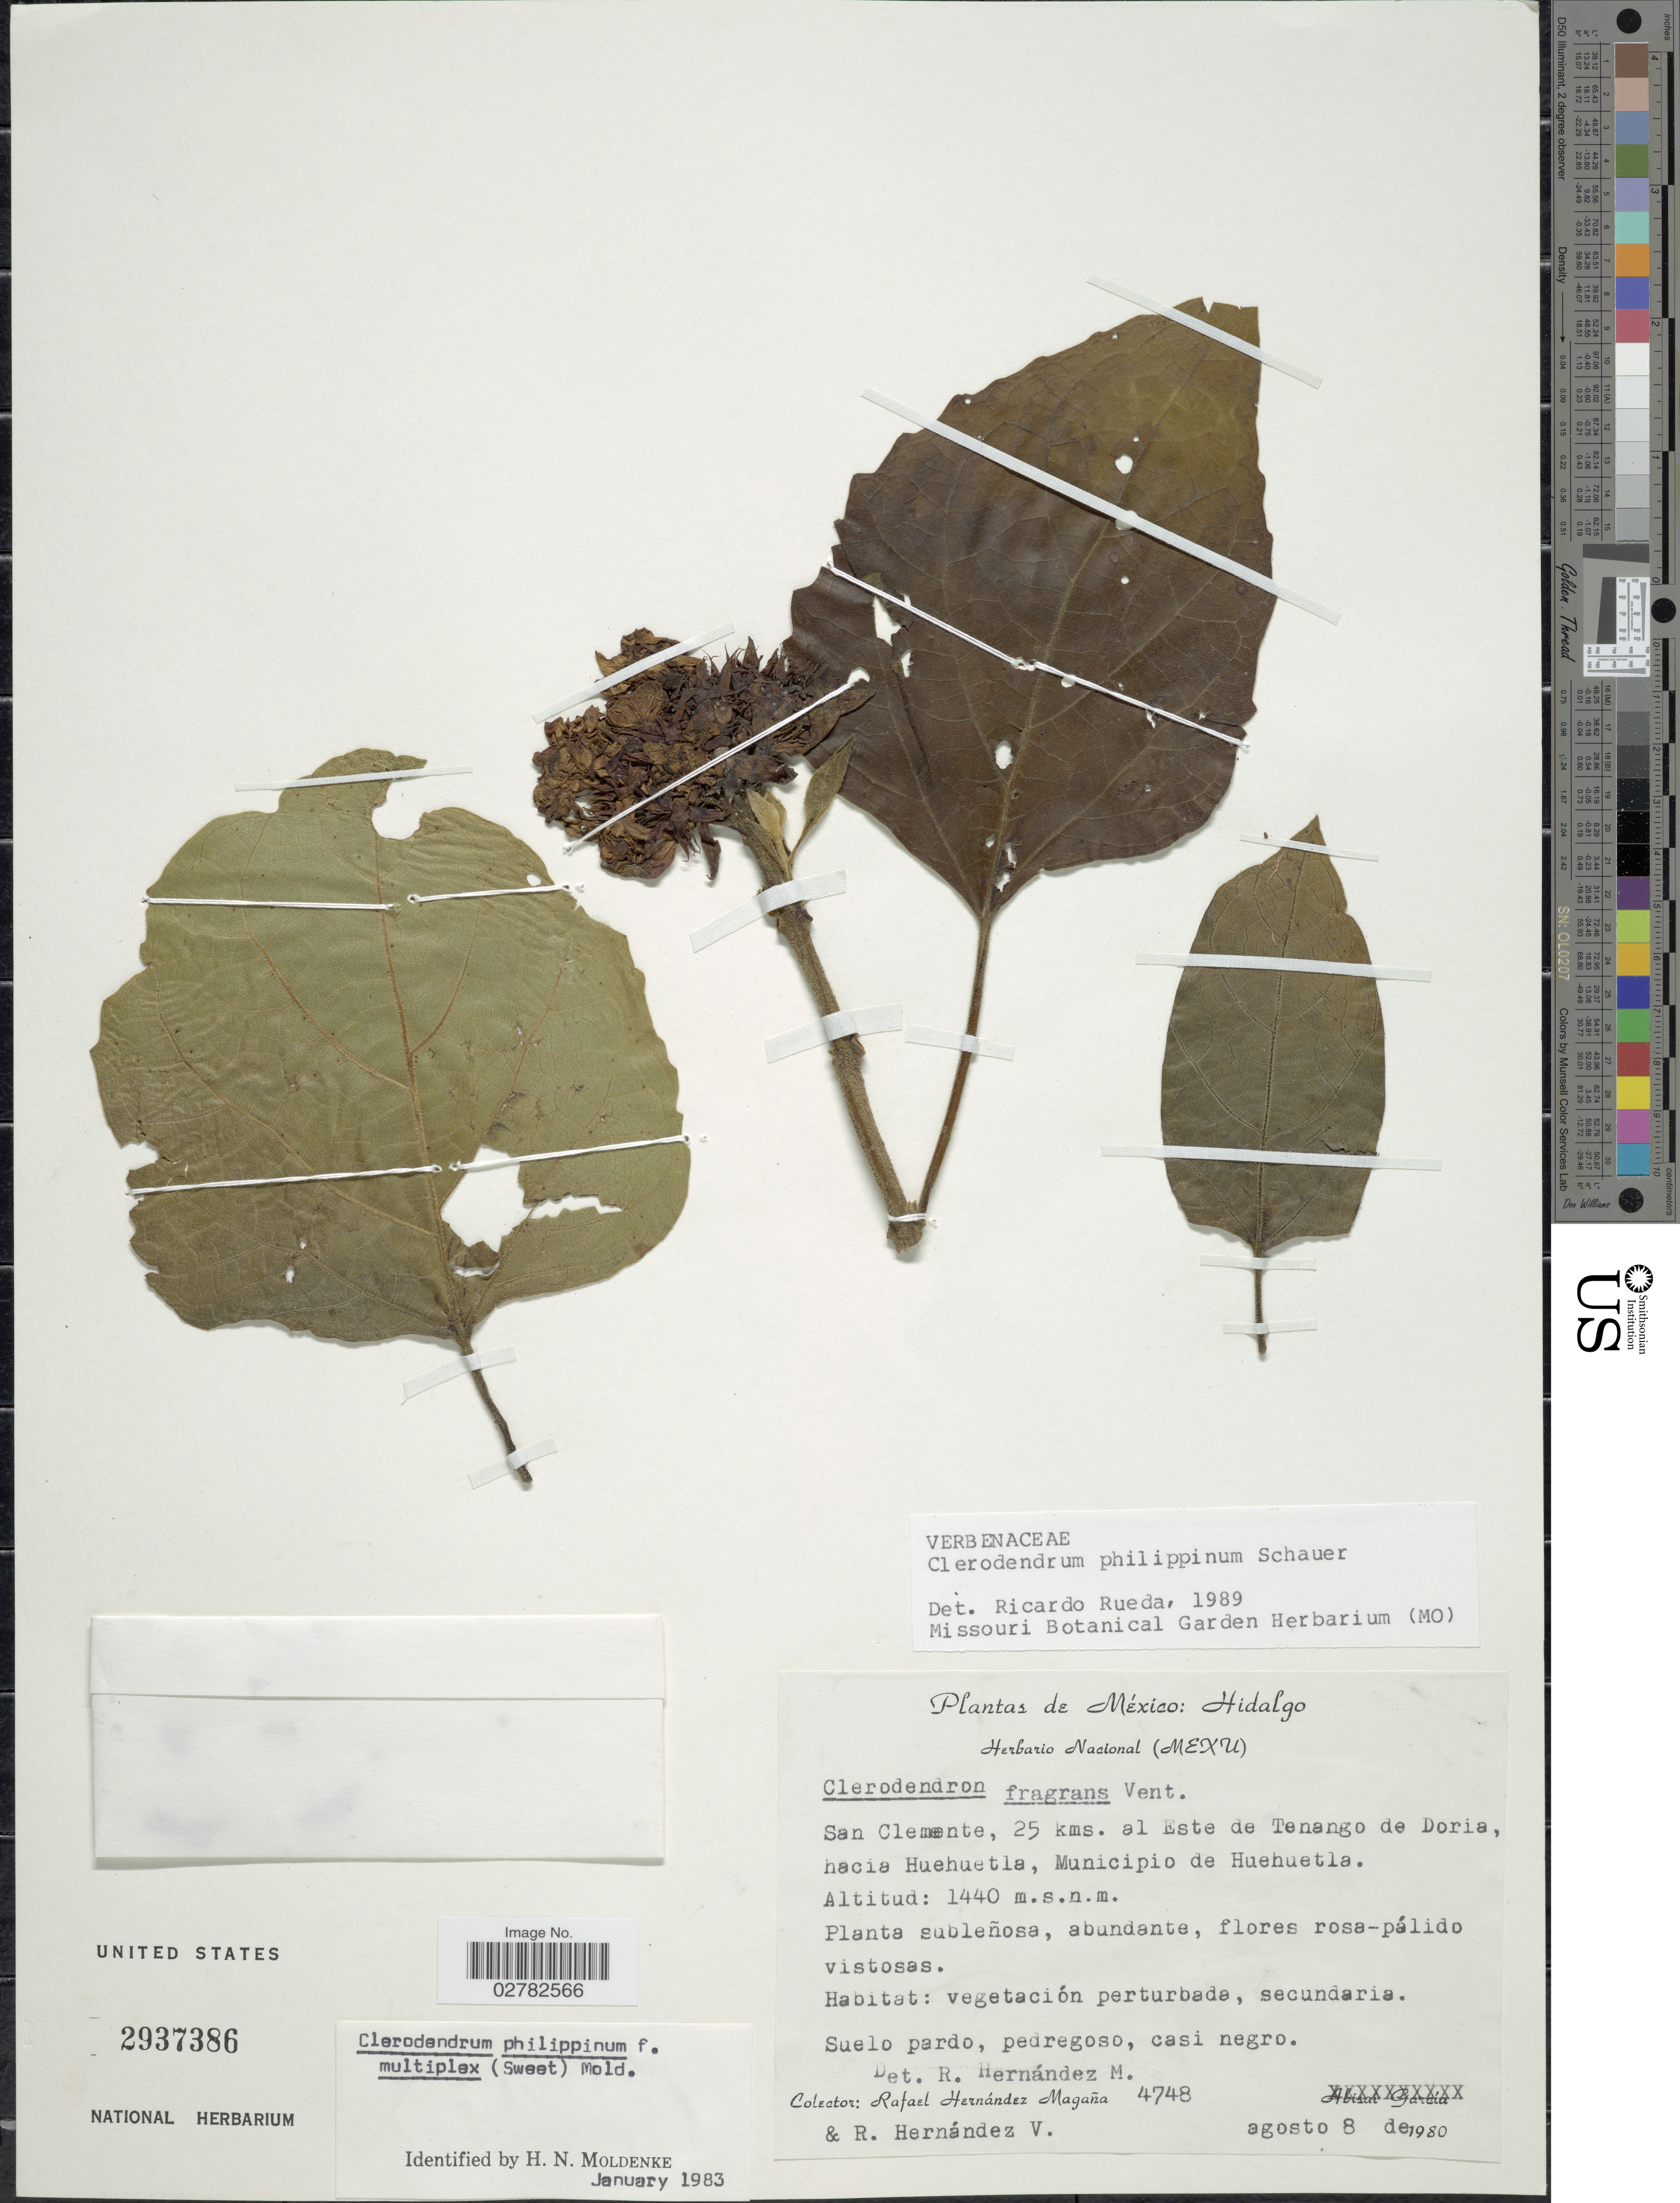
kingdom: Plantae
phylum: Tracheophyta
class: Magnoliopsida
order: Lamiales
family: Lamiaceae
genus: Clerodendrum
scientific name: Clerodendrum philippinense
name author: Elmer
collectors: R. Hernández-M. & R. Hernandez V.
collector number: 4748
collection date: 1980-08-08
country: Mexico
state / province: Hidalgo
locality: San Clemente, 25 kms. al Este de Tenango de Doria, hacia Huehuetla, Municipio de Huehuetla.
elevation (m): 1440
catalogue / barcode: US 2937386